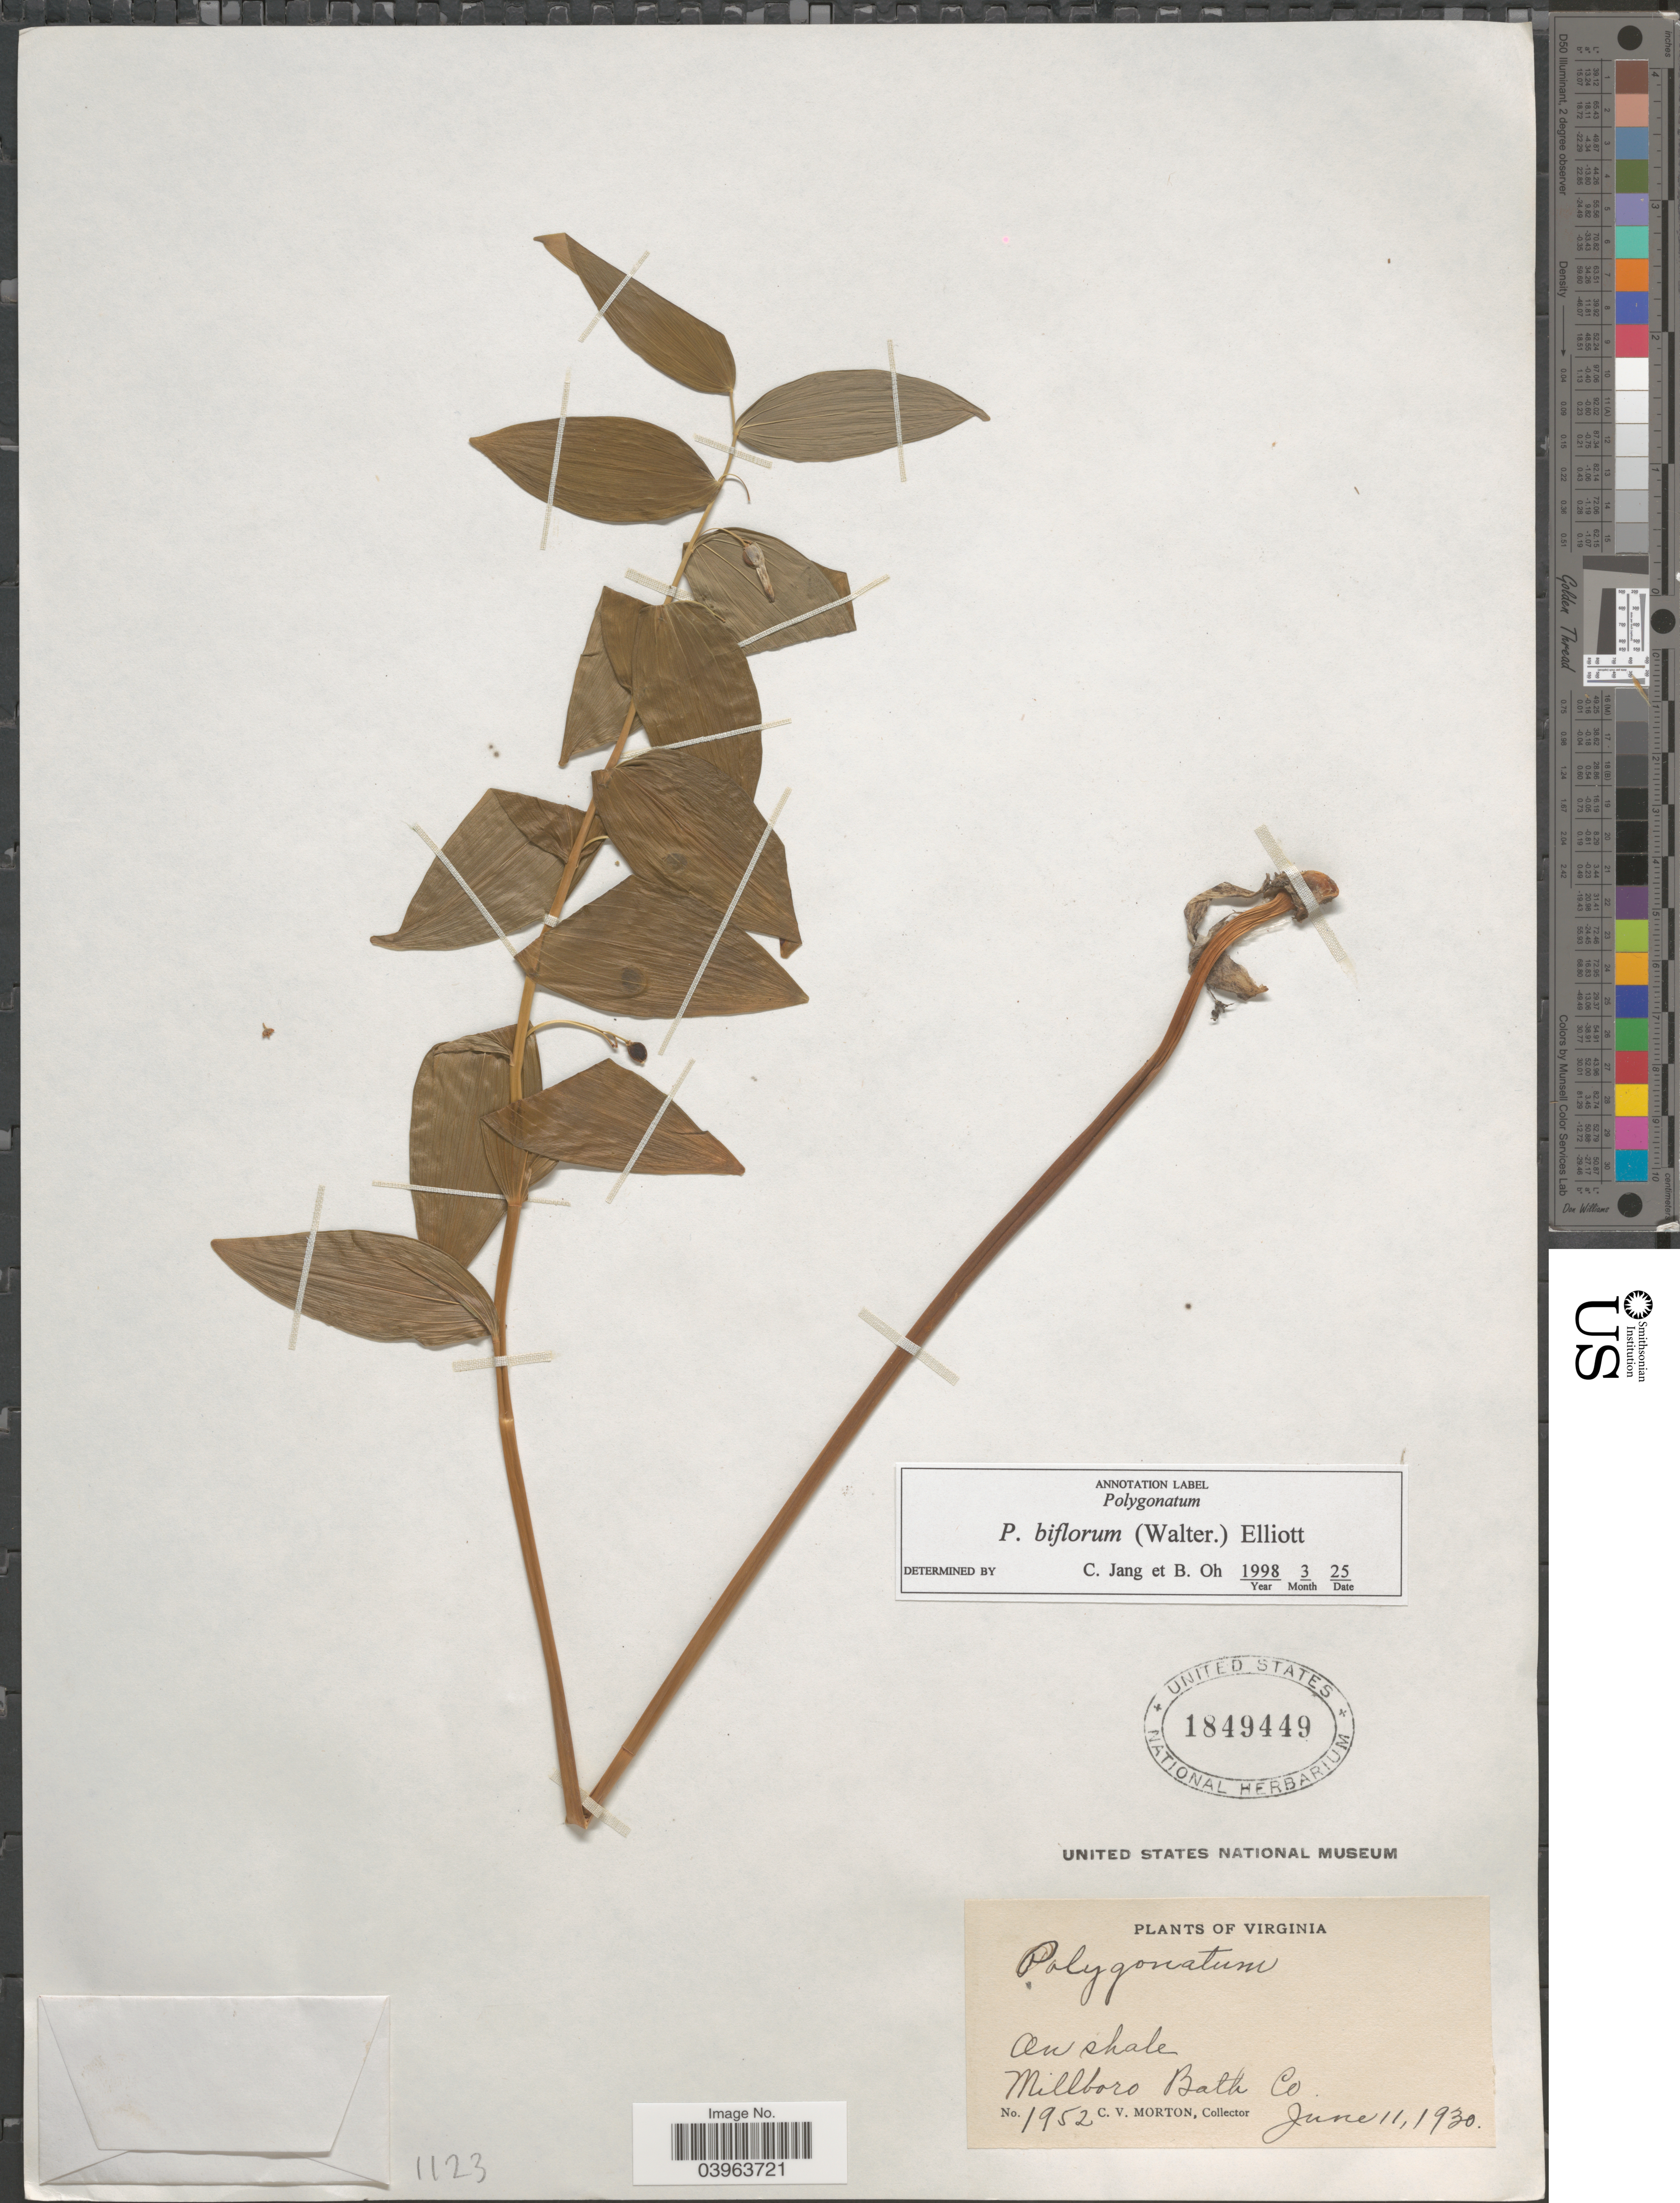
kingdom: Plantae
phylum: Tracheophyta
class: Liliopsida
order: Asparagales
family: Asparagaceae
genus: Polygonatum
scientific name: Polygonatum biflorum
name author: (Walter) Elliott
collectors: C. V. Morton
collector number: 1952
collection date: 1930-06-11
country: United States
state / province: Virginia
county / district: Bath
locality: Millboro Bath Co.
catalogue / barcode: US 1849449